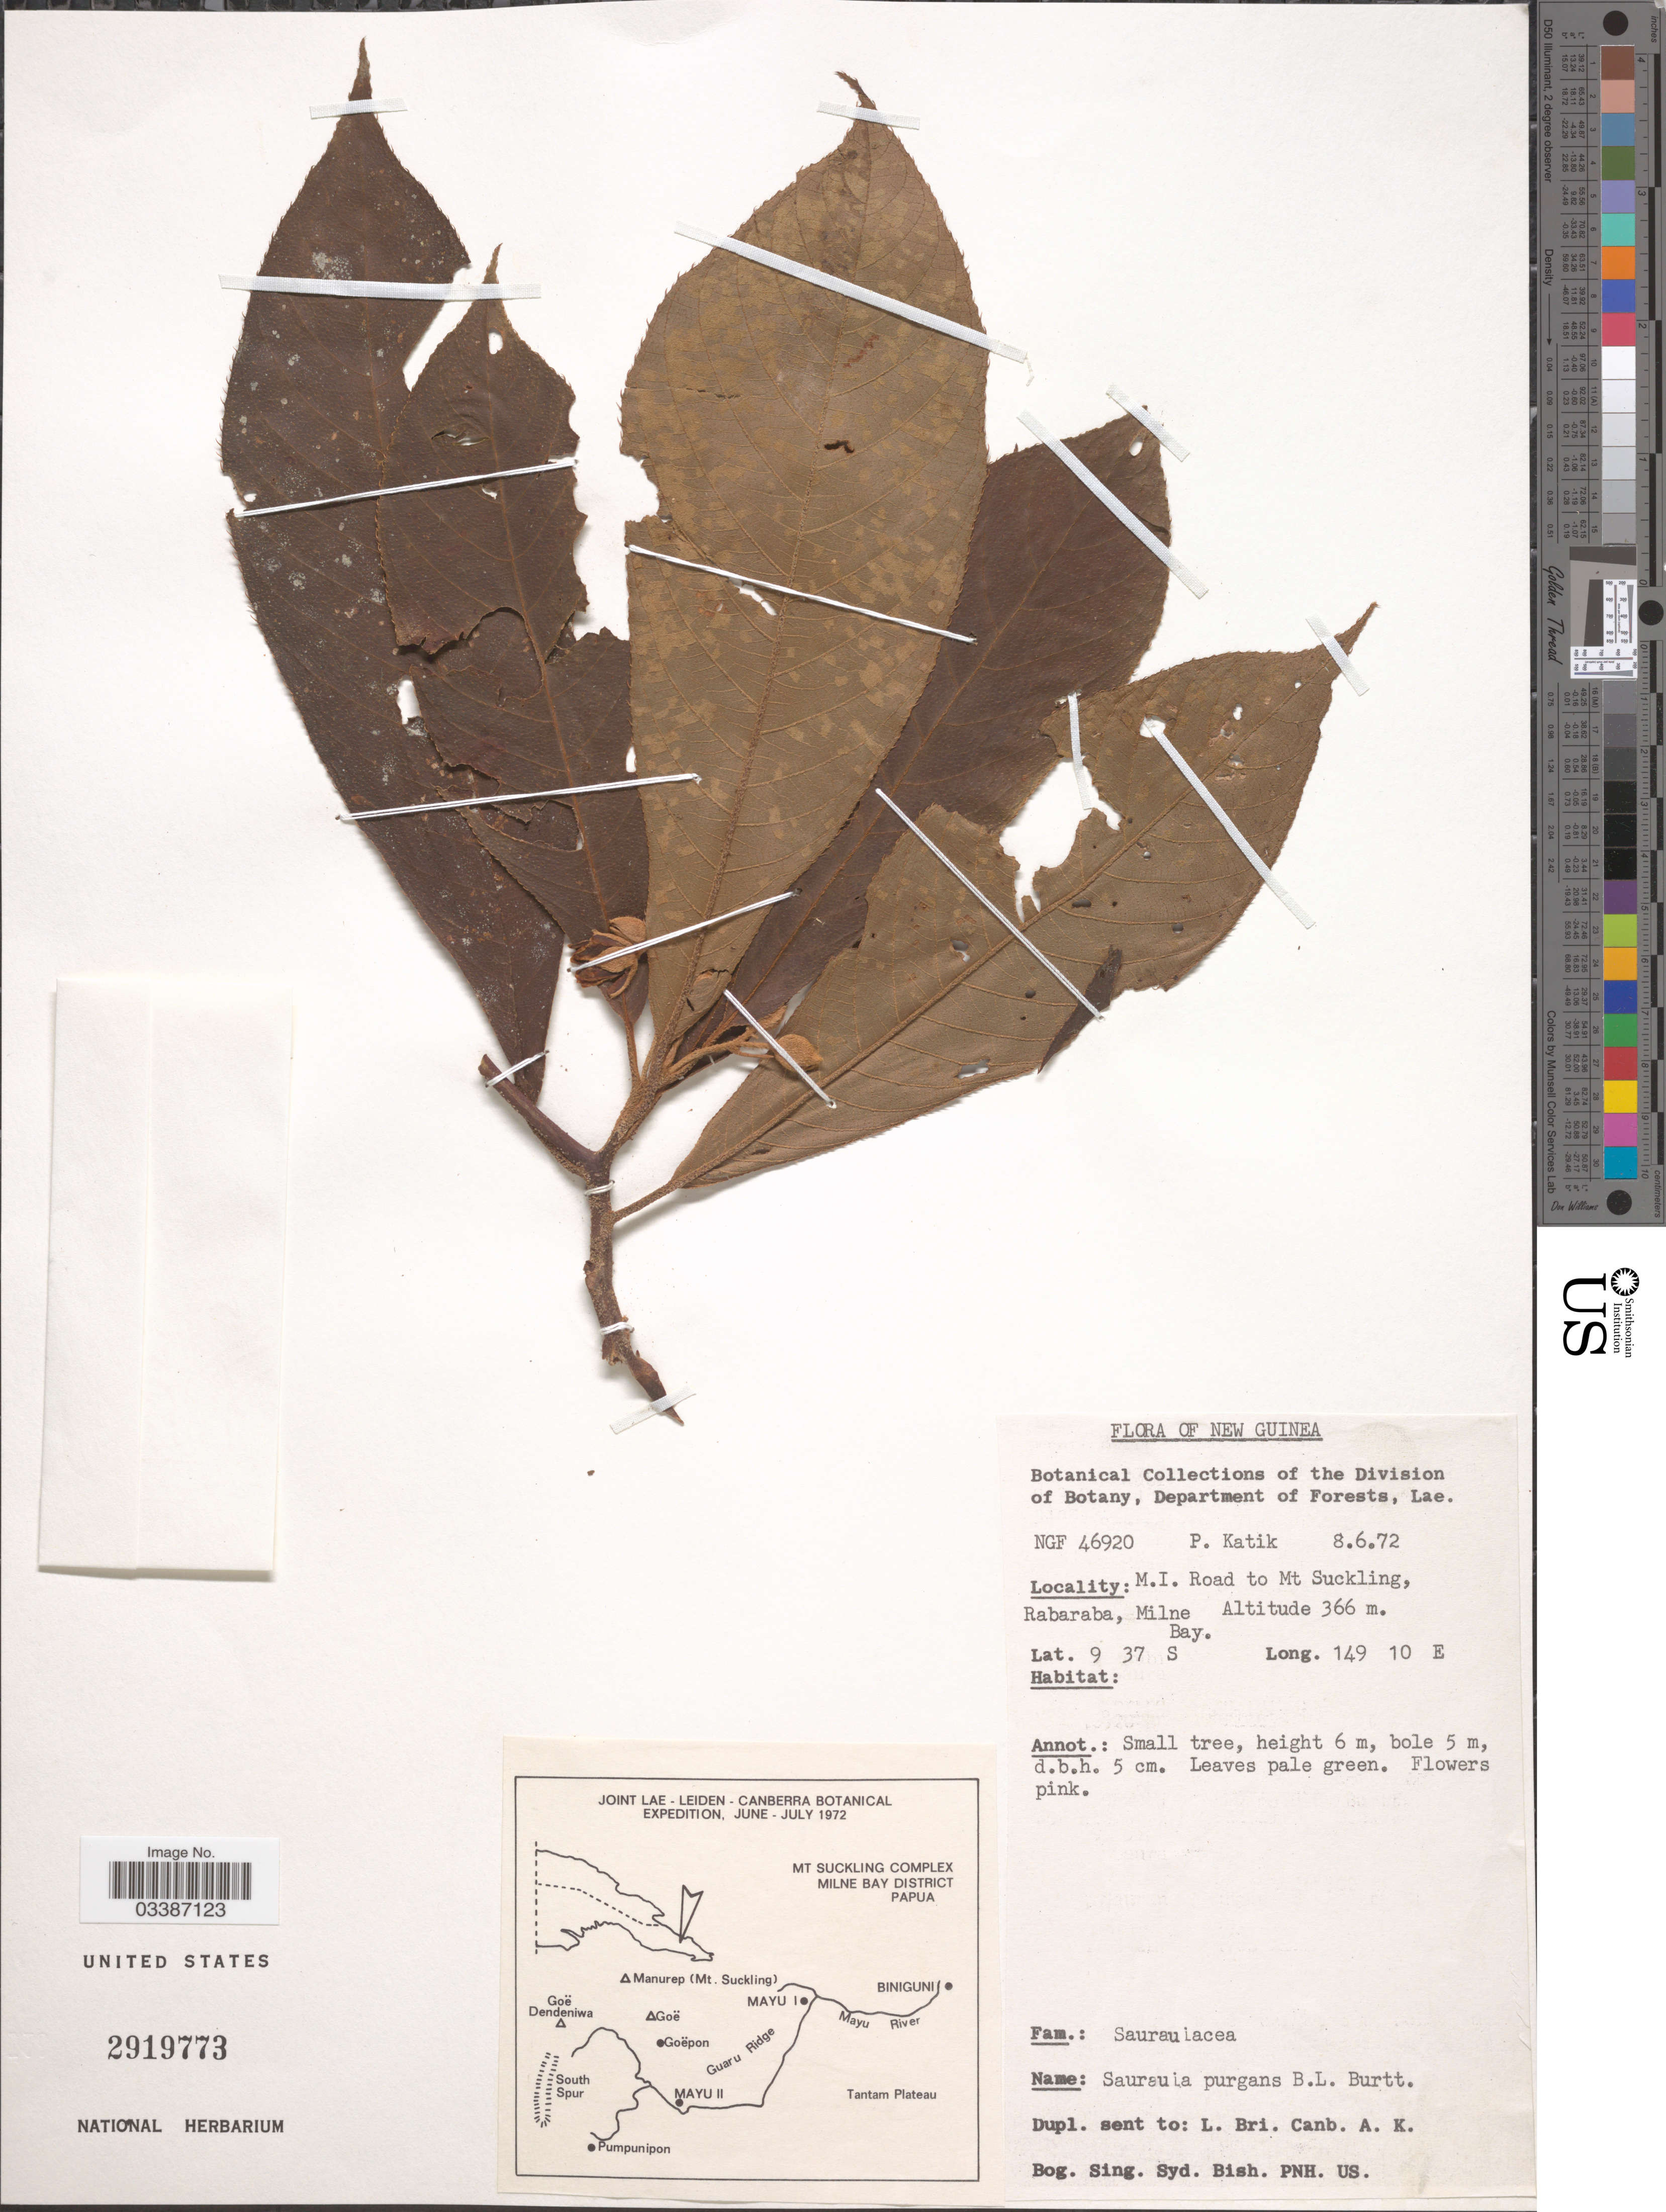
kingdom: Plantae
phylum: Tracheophyta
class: Magnoliopsida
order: Ericales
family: Actinidiaceae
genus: Saurauia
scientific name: Saurauia purgans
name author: B.L. Burtt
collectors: P. Katik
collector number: NGF 46920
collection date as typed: Transcribed d/m/y: 8/6/72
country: Papua New Guinea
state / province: Milne Bay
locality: New Guinea. M.I. Road to Mt. Suckling, Rabaraba.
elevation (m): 366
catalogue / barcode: US 2919773